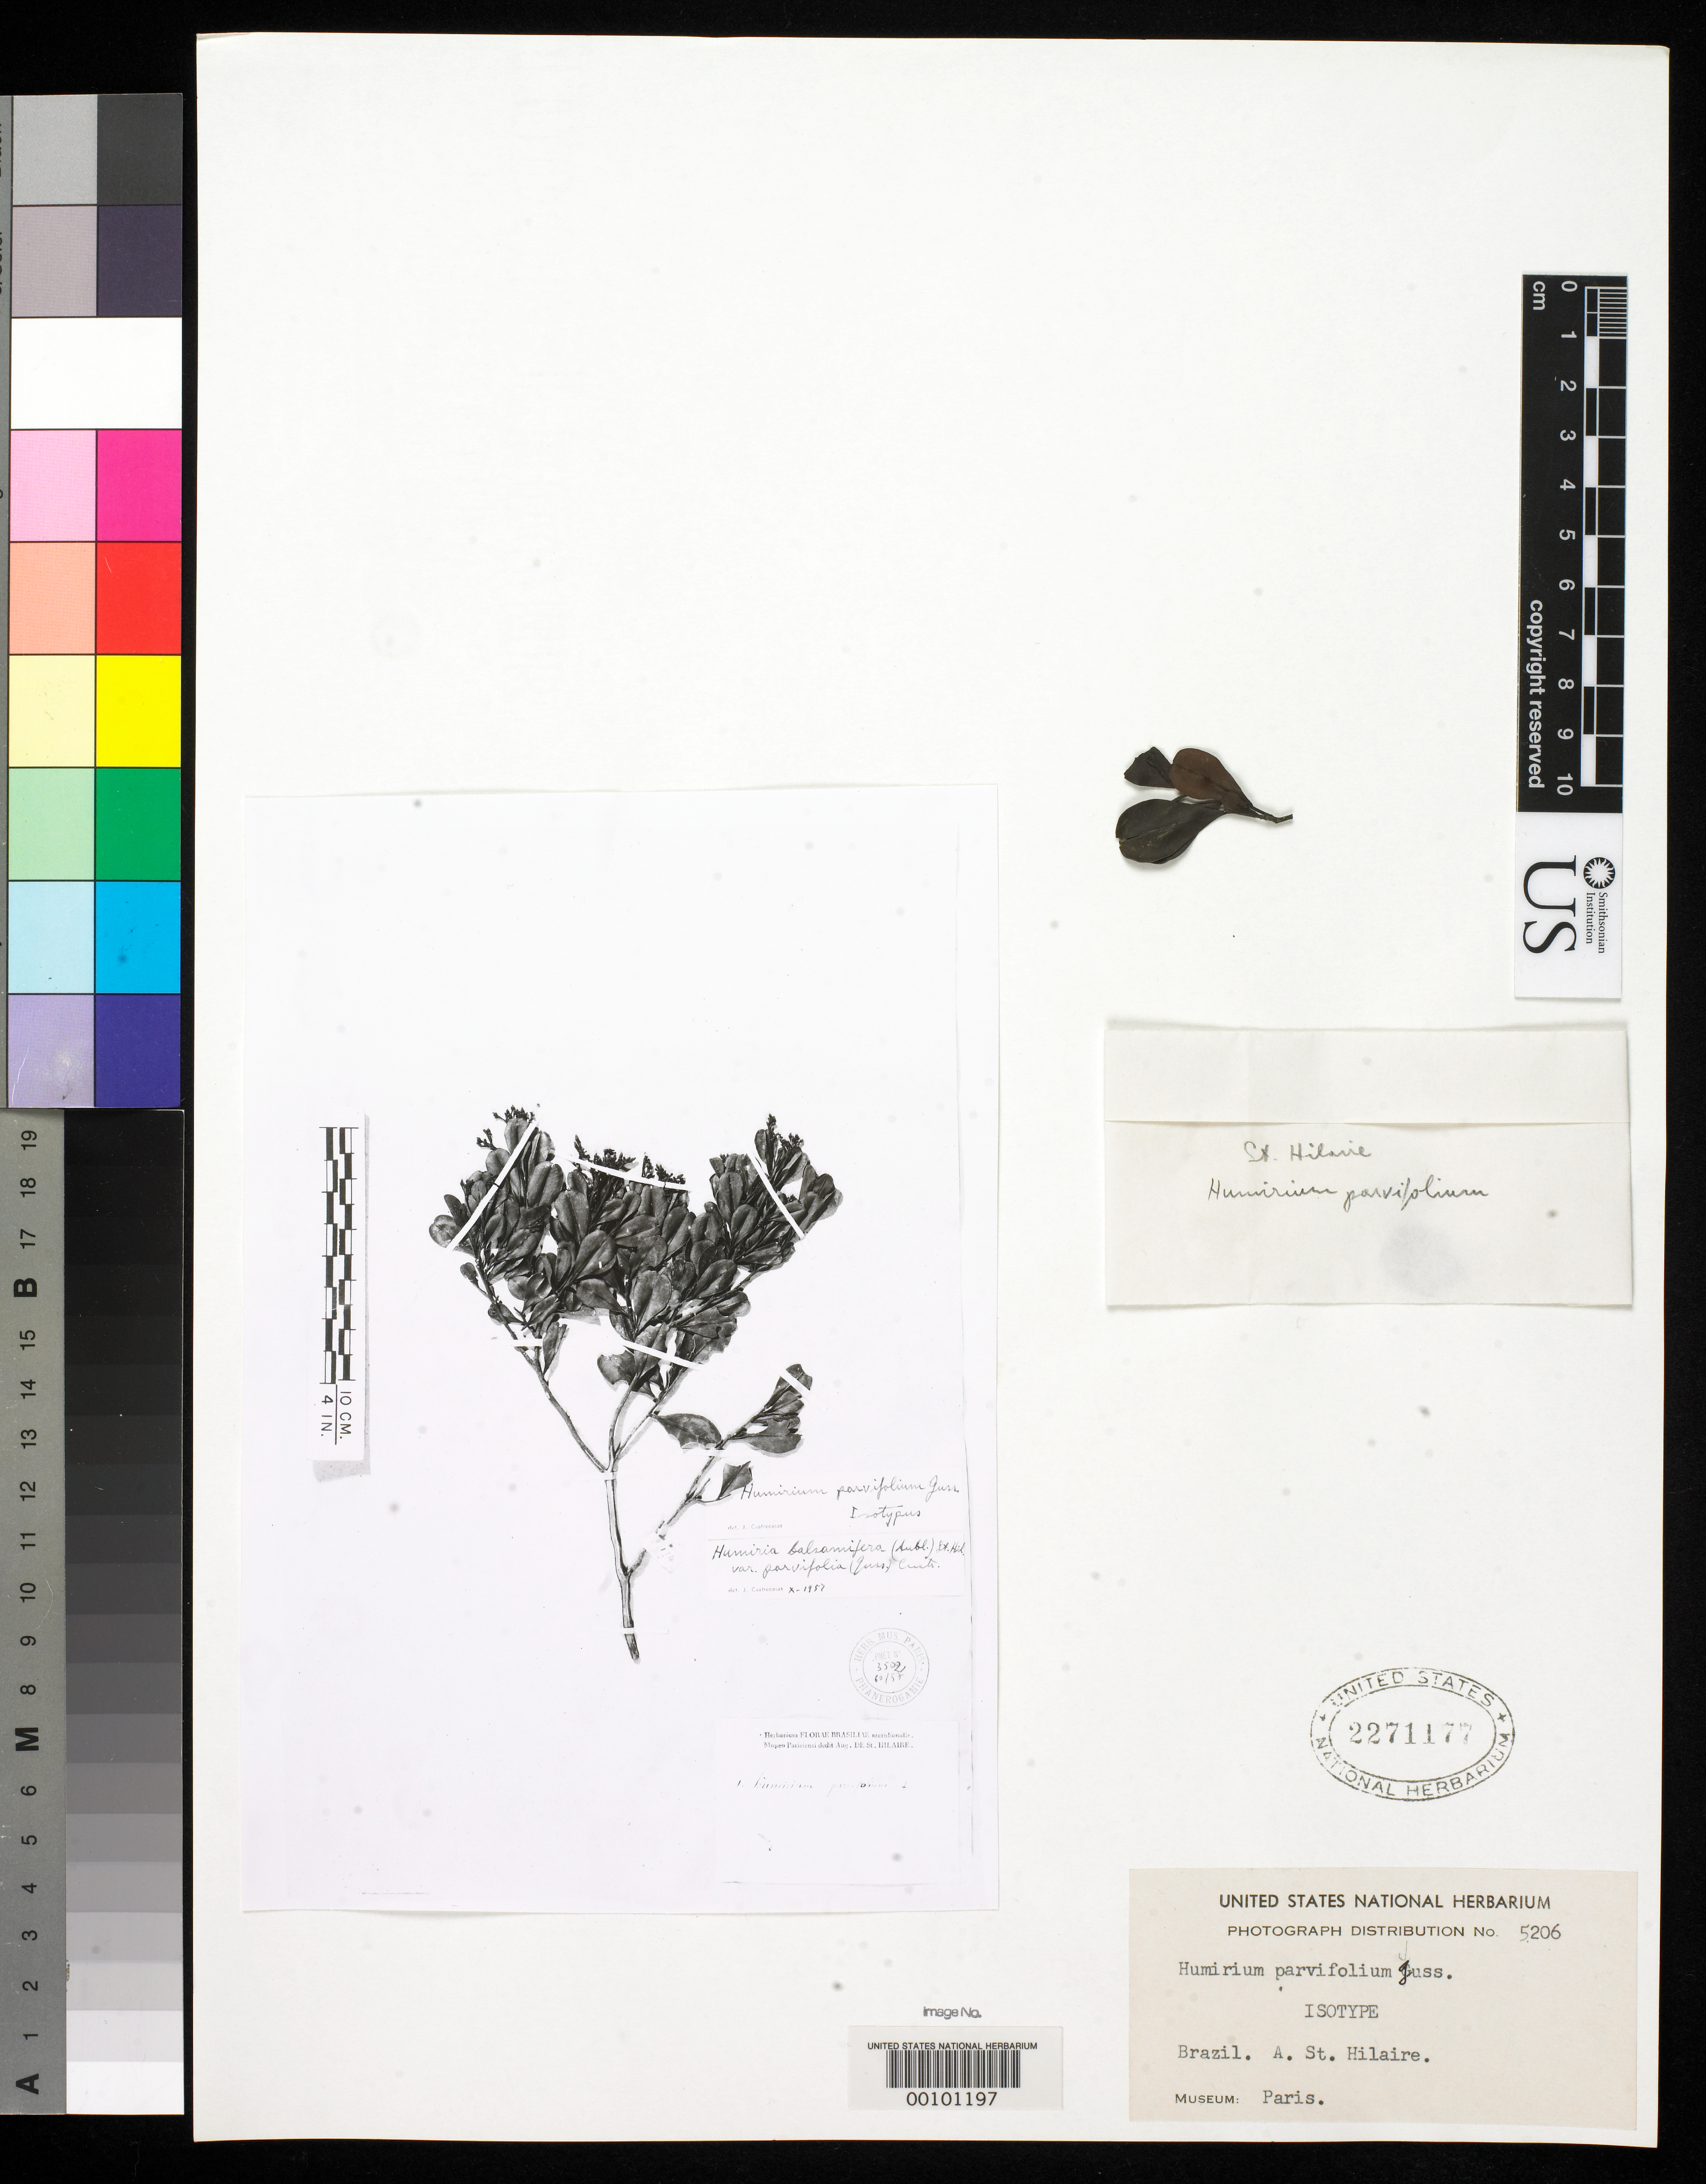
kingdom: Plantae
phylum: Tracheophyta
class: Magnoliopsida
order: Malpighiales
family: Humiriaceae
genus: Humiria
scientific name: Humiria parvifolium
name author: A. Juss. in A. St.-Hil.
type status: Isotype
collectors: A. F. C. P. de Saint-Hilaire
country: Brazil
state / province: Minas Gerais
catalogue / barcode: US 2271177